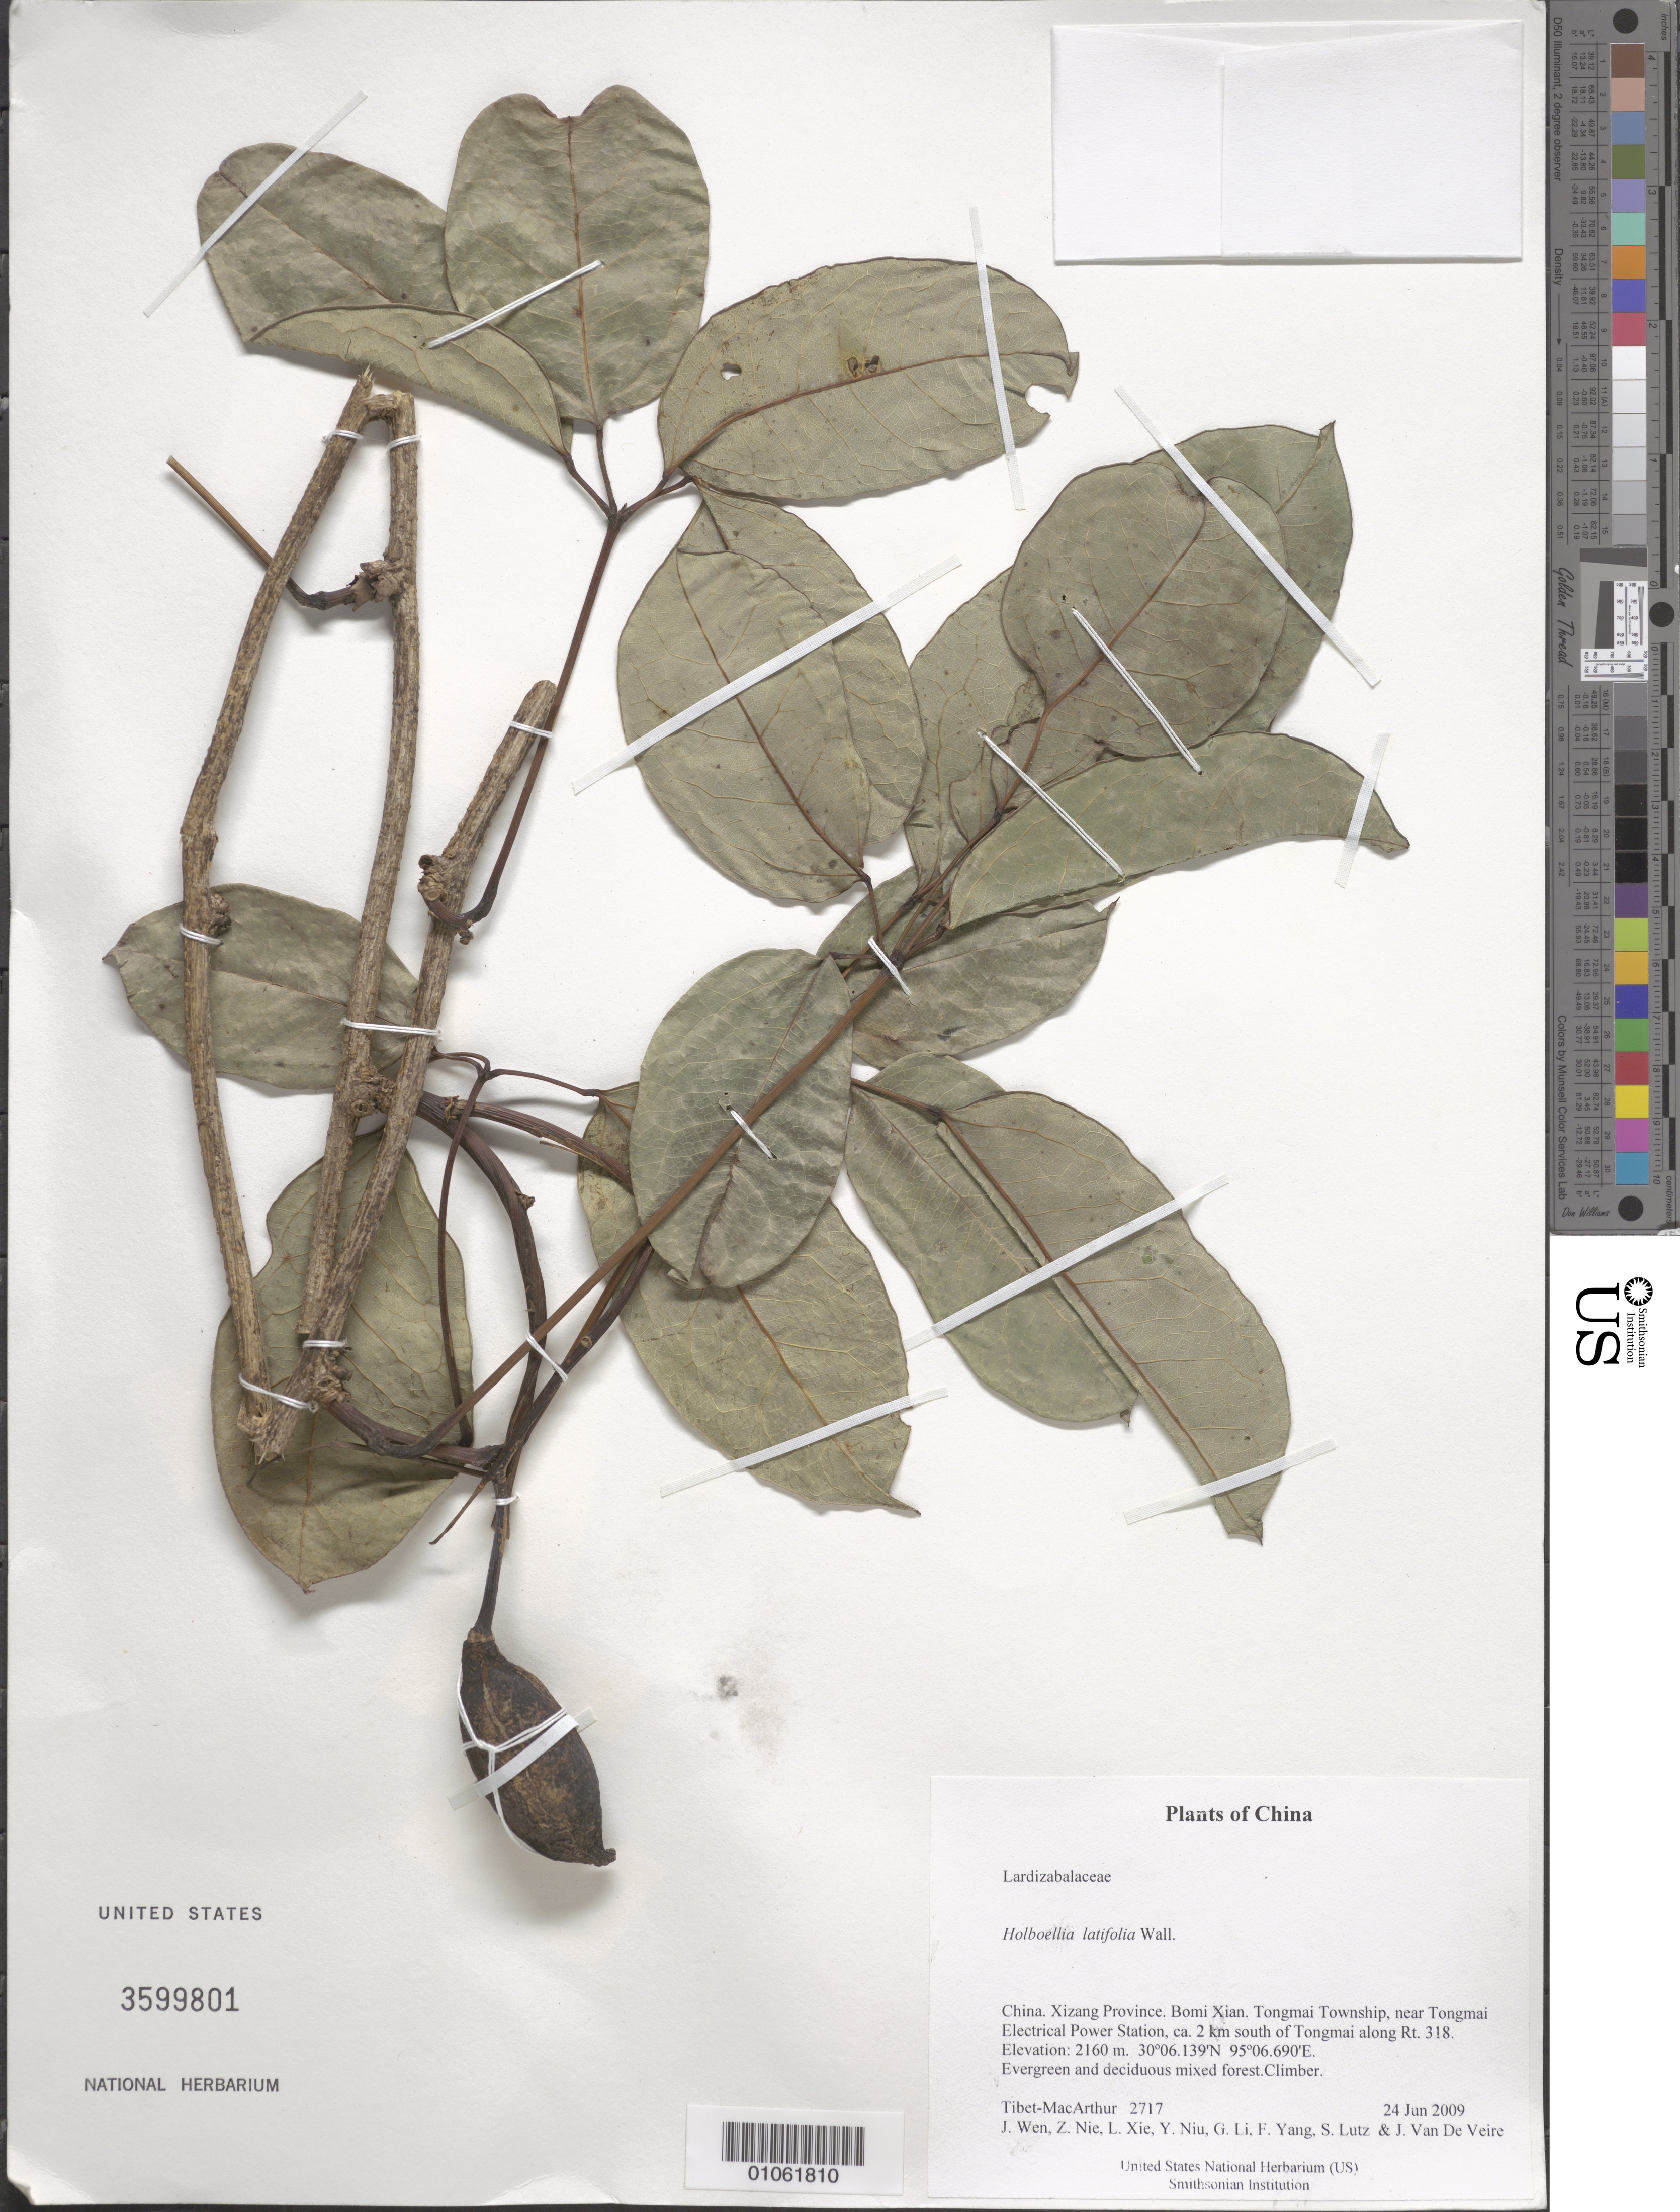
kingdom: Plantae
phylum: Tracheophyta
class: Magnoliopsida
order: Ranunculales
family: Lardizabalaceae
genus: Stauntonia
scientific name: Stauntonia latifolia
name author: (Wall.) R. Br. & Wall.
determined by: Strong, Mark T., (BOT), Smithsonian Institution - National Museum of Natural History (UNITED STATES)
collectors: Tibet-MacArthur, J. Wen, Z. Nie, L. Xie, Y. Niu, G. Li, F. Yang, S. Lutz & J. Van De Veire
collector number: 2717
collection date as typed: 24 Jun 2009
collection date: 2009-06-24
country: China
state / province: Xizang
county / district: Bomi Xian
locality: Tongmai Township, near Tongmai Electrical Power Station, ca. 2 km south of Tongmai along Rt. 318.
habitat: Evergreen and deciduous mixed forest.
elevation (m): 2160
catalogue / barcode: US 3599801